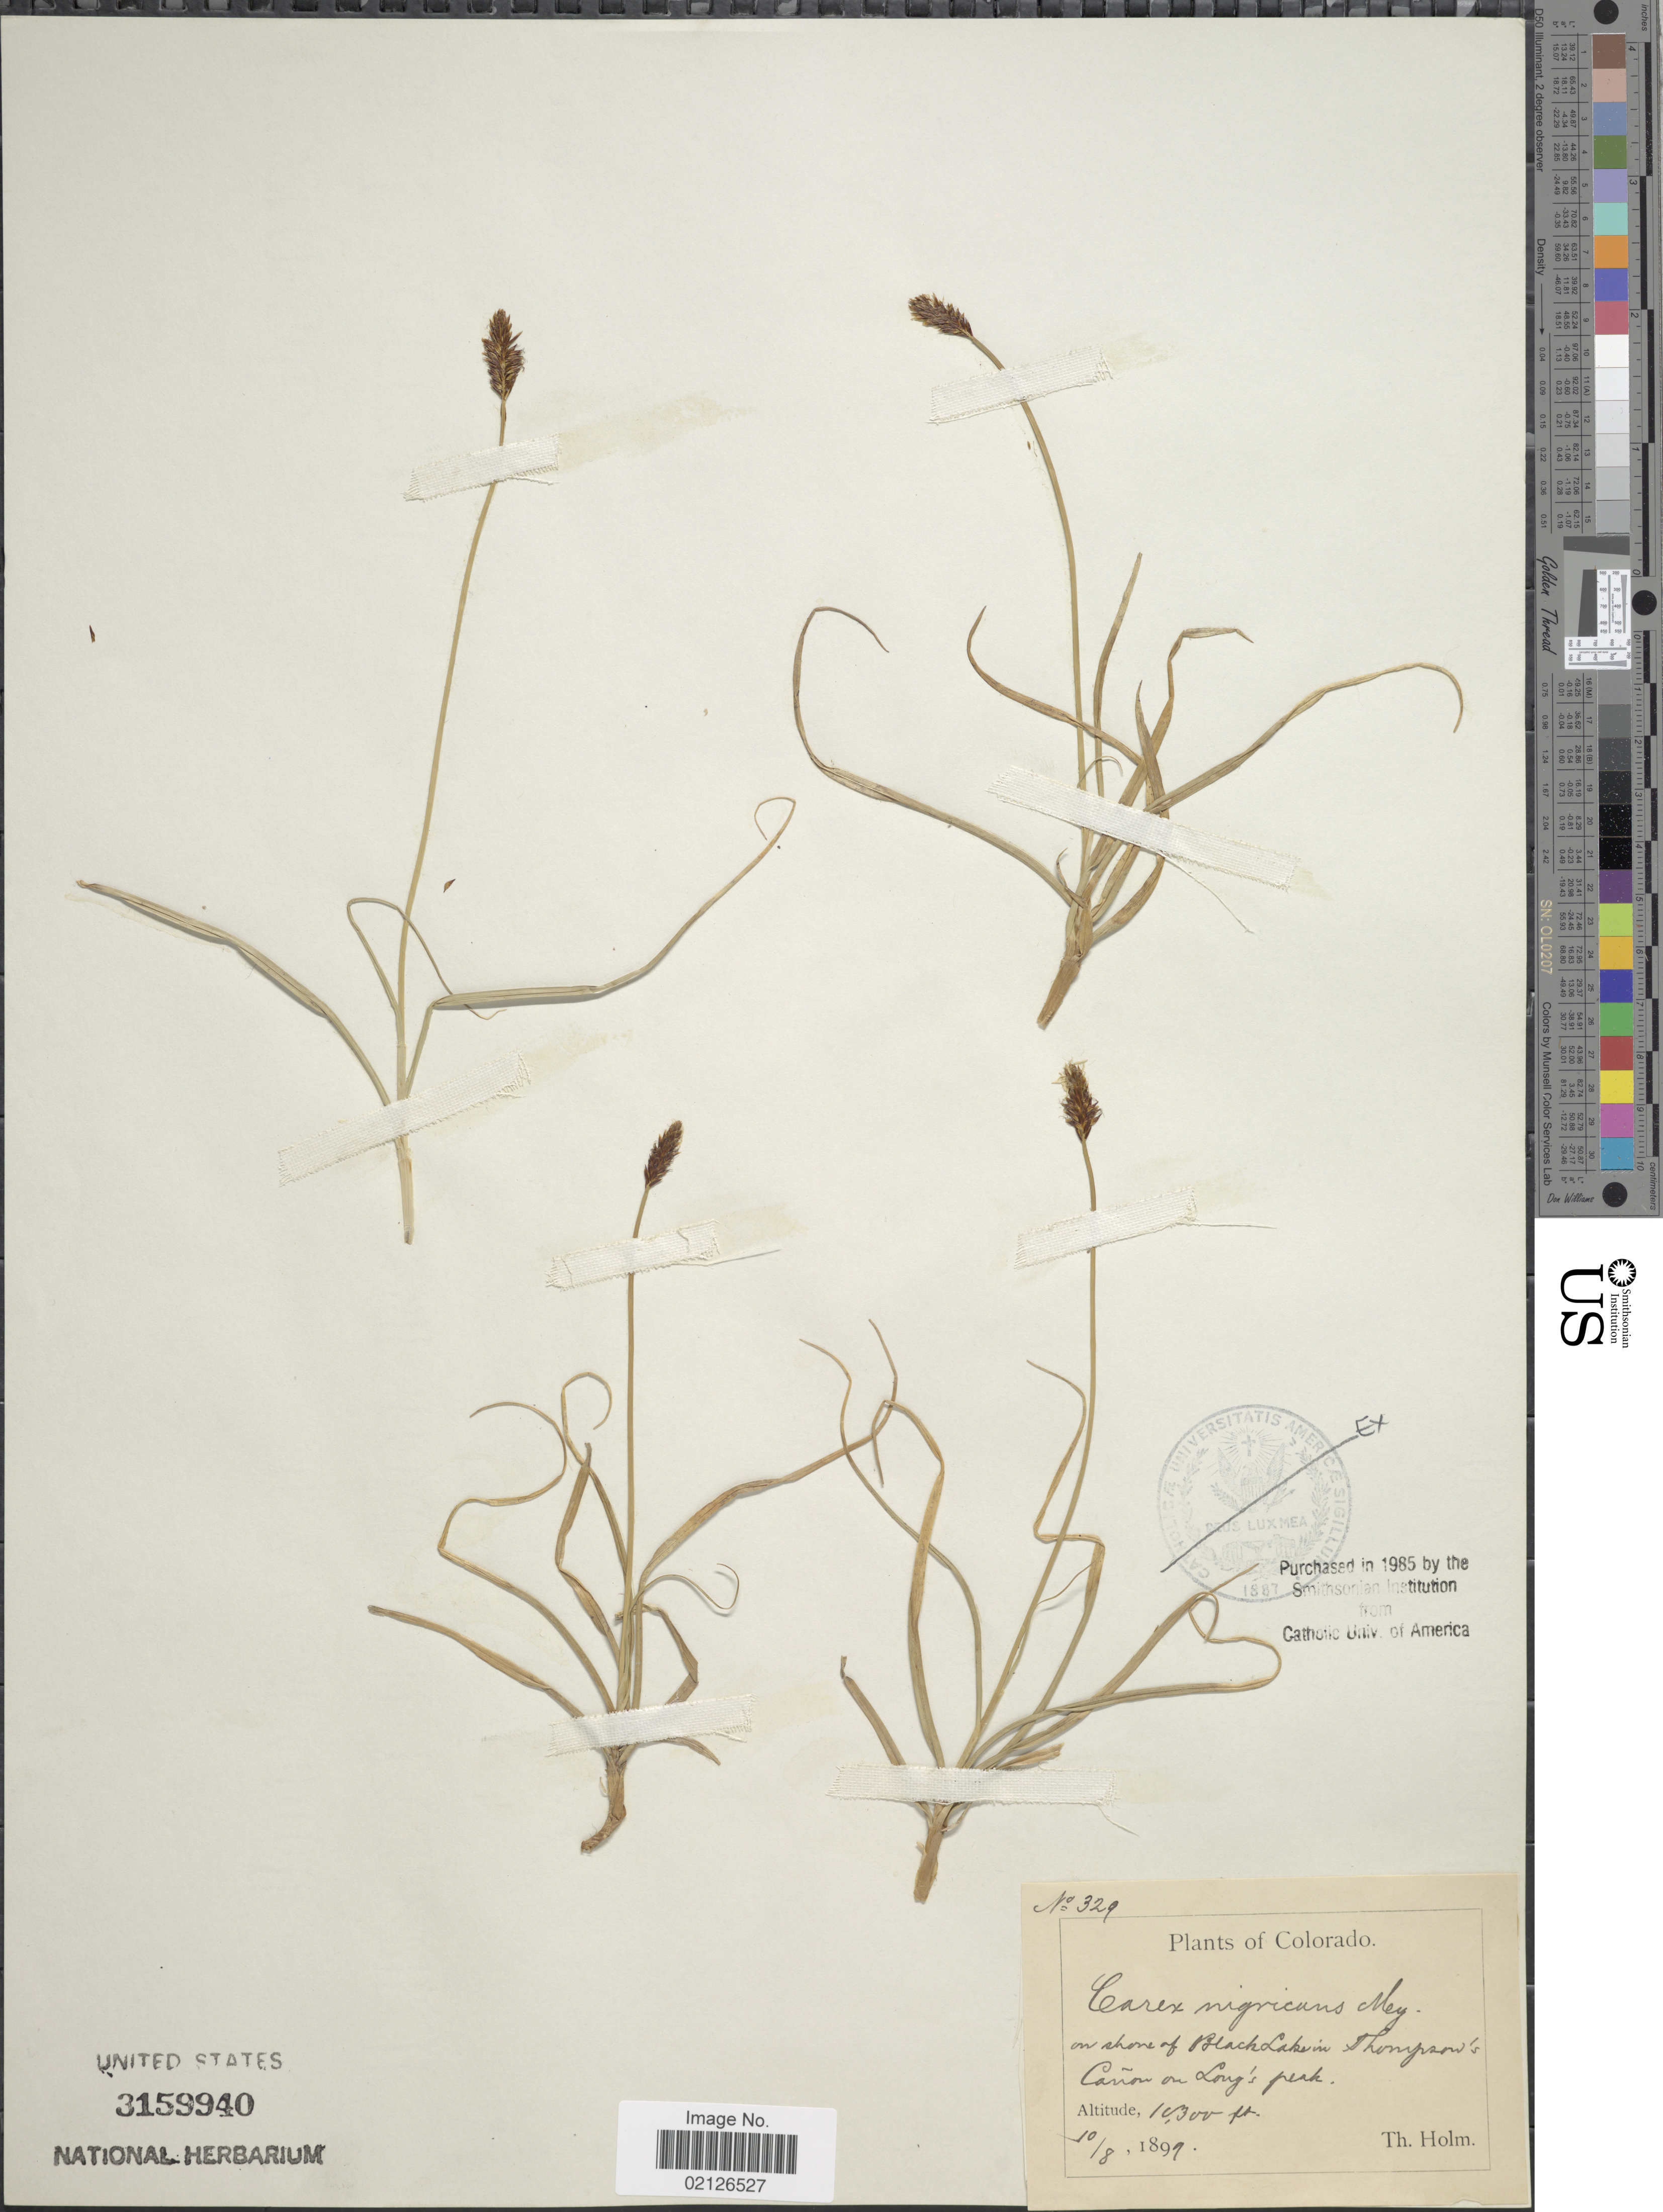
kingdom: Plantae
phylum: Tracheophyta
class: Liliopsida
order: Poales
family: Cyperaceae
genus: Carex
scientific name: Carex nigricans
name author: C.A. Mey.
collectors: T. Holm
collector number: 329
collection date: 1897-08-10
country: United States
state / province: Colorado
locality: On shore of Black Lake in Thompson's, Canon on Long's peak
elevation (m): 3139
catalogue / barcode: US 3159940